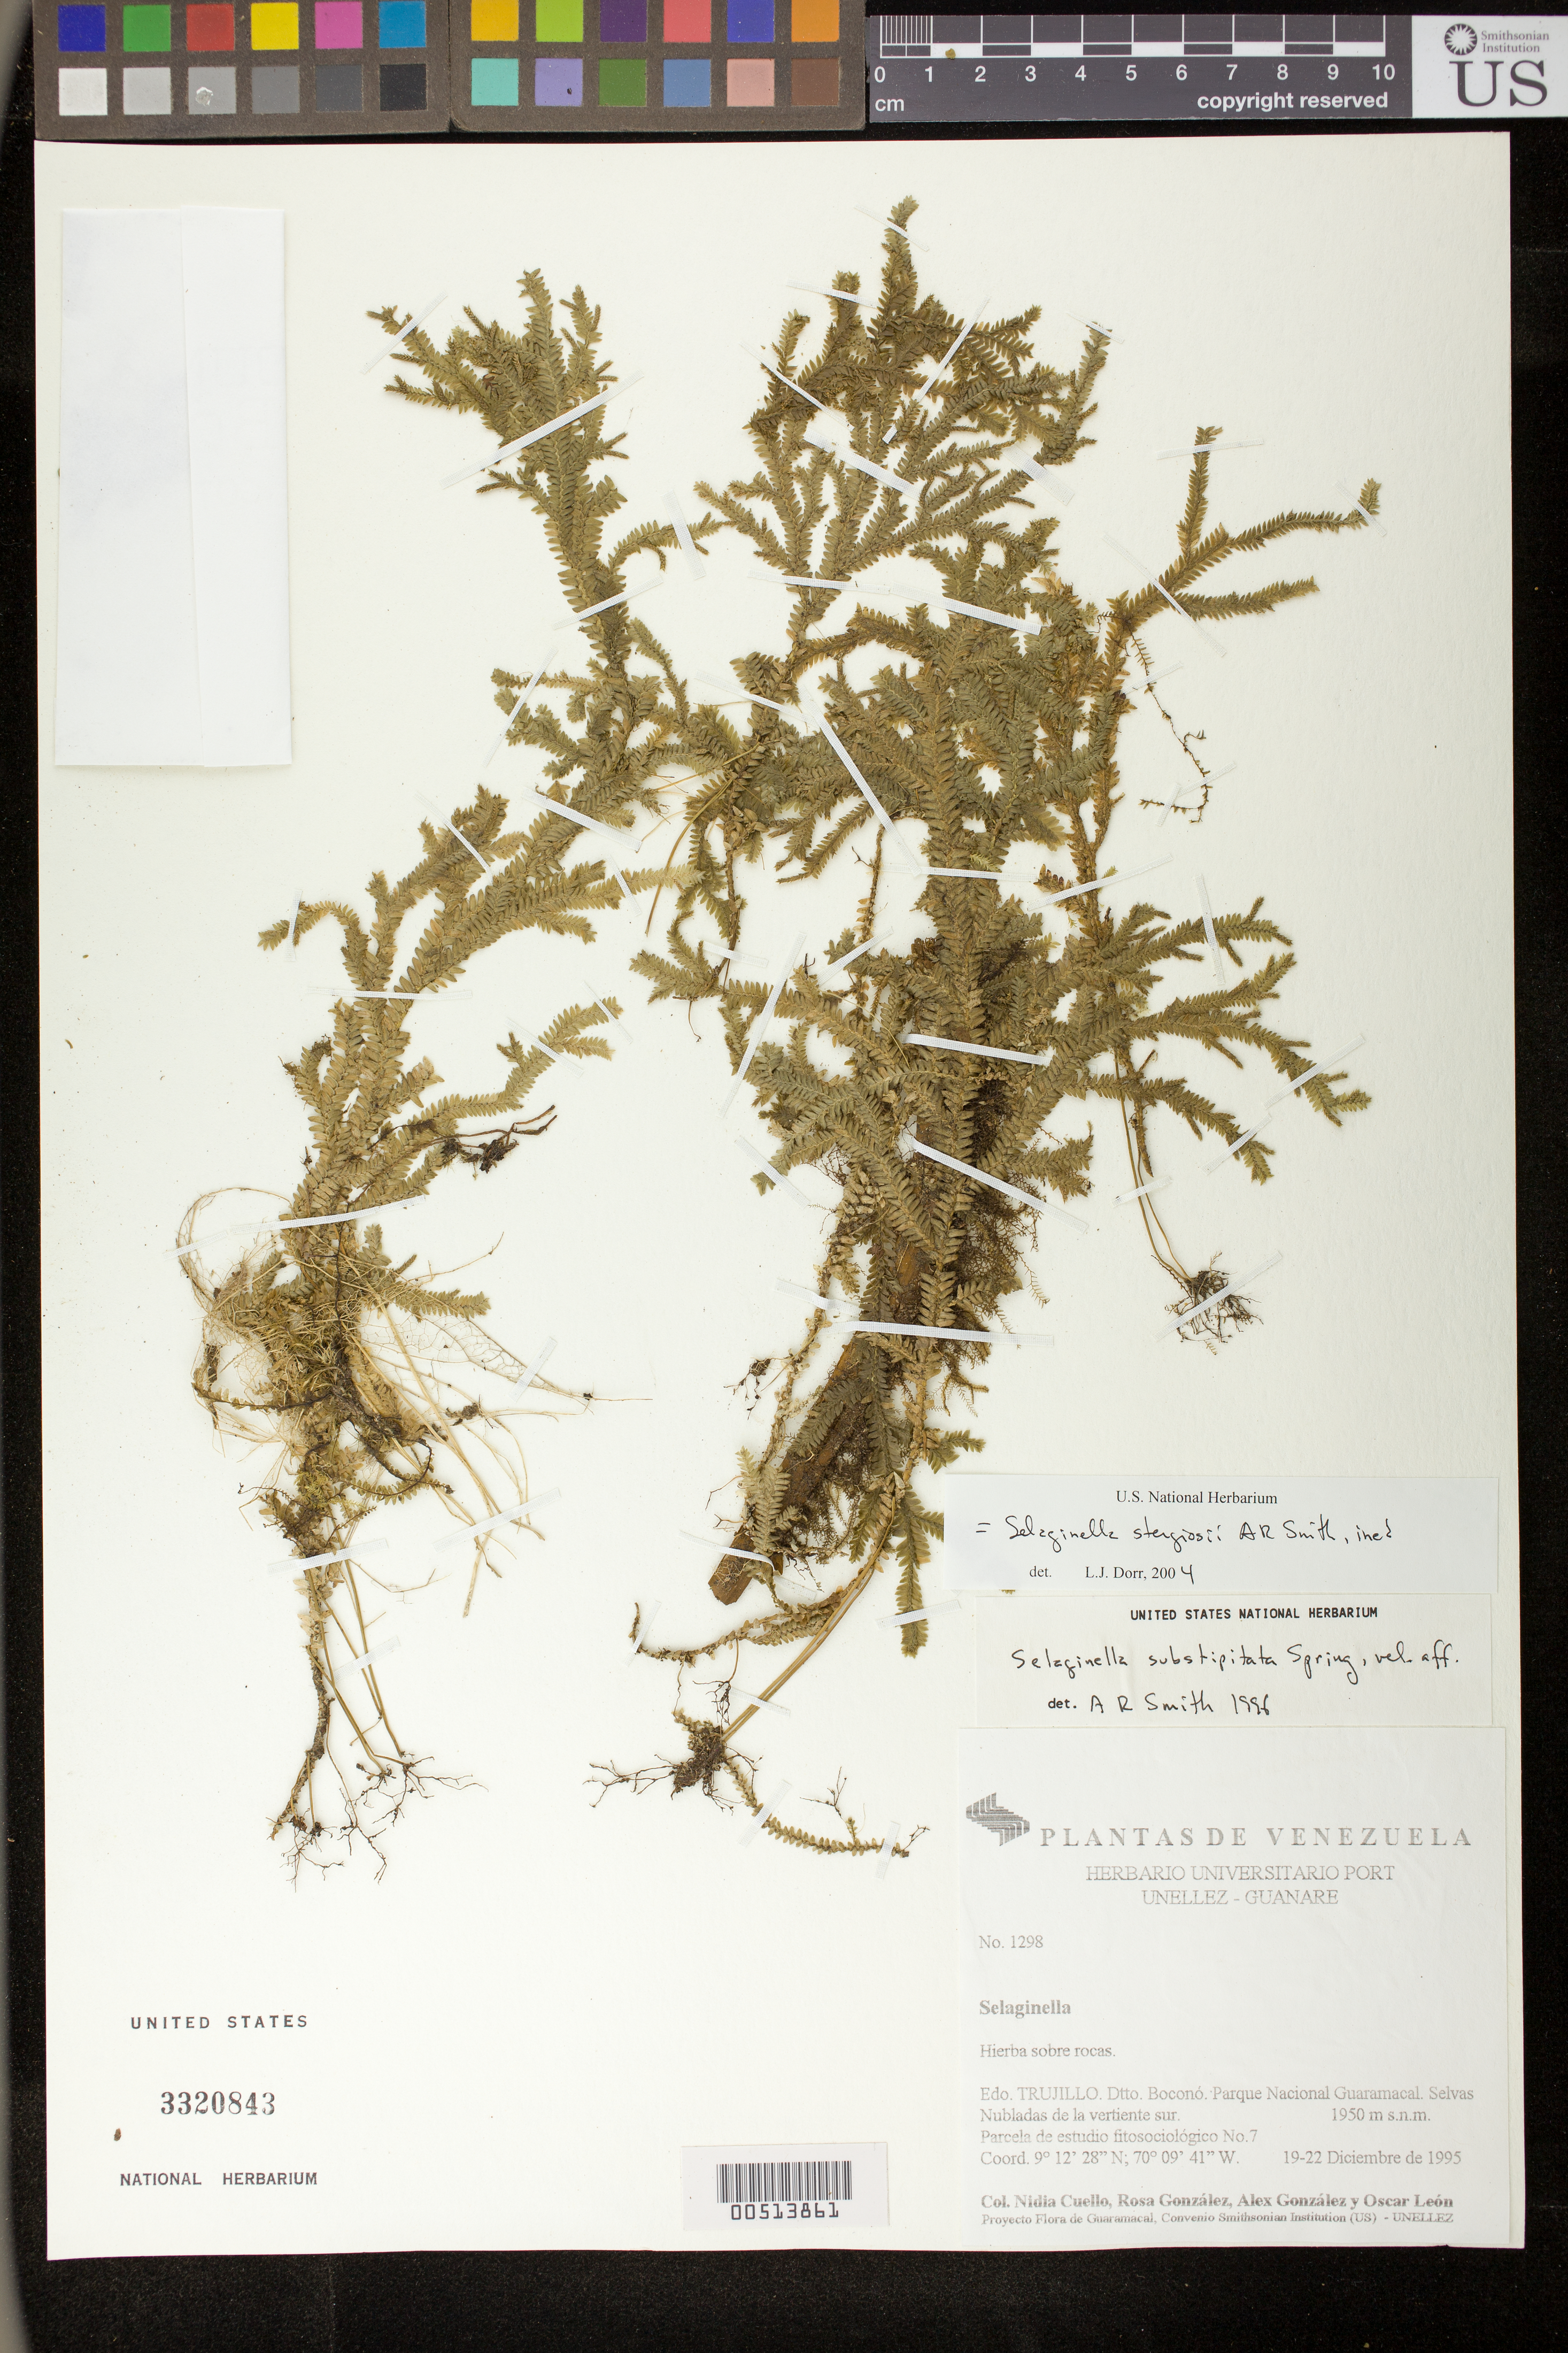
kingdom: Plantae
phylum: Tracheophyta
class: Lycopodiopsida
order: Selaginellales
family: Selaginellaceae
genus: Selaginella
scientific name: Selaginella substipitata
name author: Spring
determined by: Smith, Alan R., (UC)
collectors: N. L. Cuello, R. González, A. Gonzáles & O. León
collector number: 1298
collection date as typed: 19 Dec 1995 to 22 Dec 1995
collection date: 1995-12-19/1995-12-22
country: Venezuela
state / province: Trujillo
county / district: Boconó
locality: Parque Nacional Guaramacal, vertiente S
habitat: Selvas Nubladas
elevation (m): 1950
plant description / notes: NY, PORT, UC, US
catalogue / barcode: US 3320843